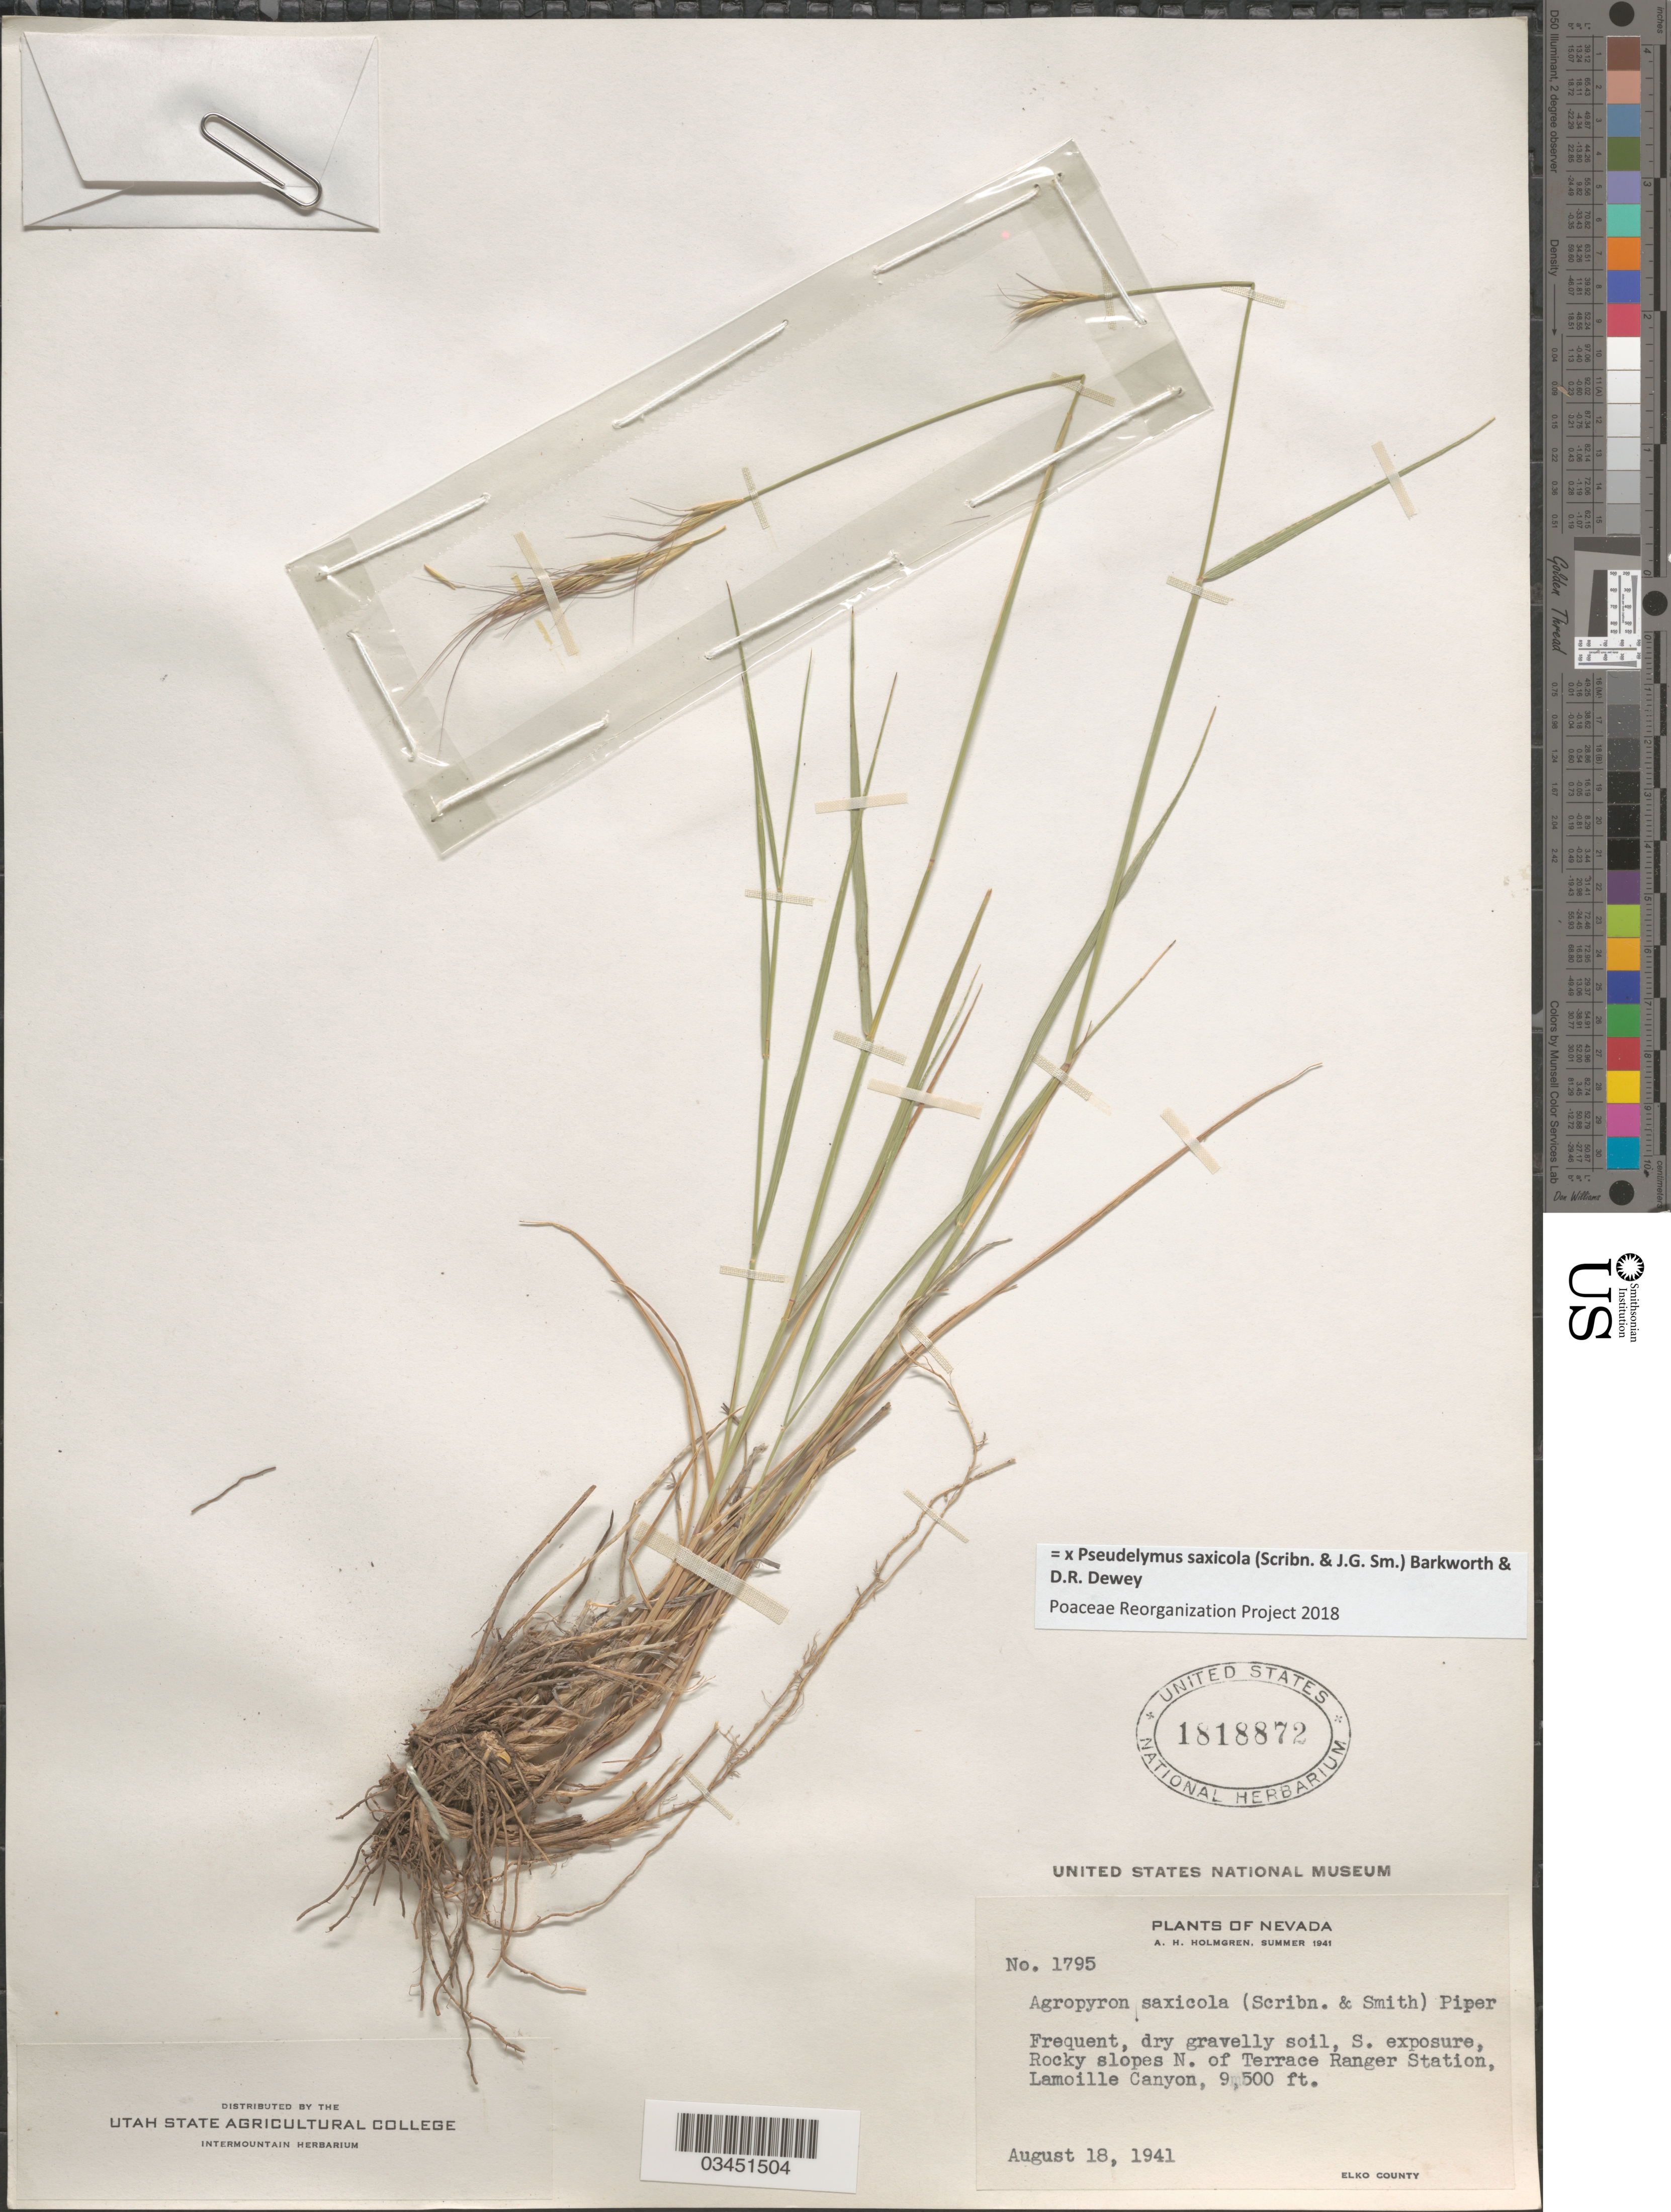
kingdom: Plantae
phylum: Tracheophyta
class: Liliopsida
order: Poales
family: Poaceae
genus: Pseudelymus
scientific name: x Pseudelymus saxicola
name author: (Scribn. & J.G. Sm.) Barkworth & Dewey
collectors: A. H. Holmgren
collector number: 1795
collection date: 1941-08-18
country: United States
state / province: Nevada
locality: Frequent, dry gravelly soil, S. exposure, Rocky slopes N. of Terrace Ranger Station, Lamoille Canyon. Elko County.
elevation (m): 2896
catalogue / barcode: US 1818872